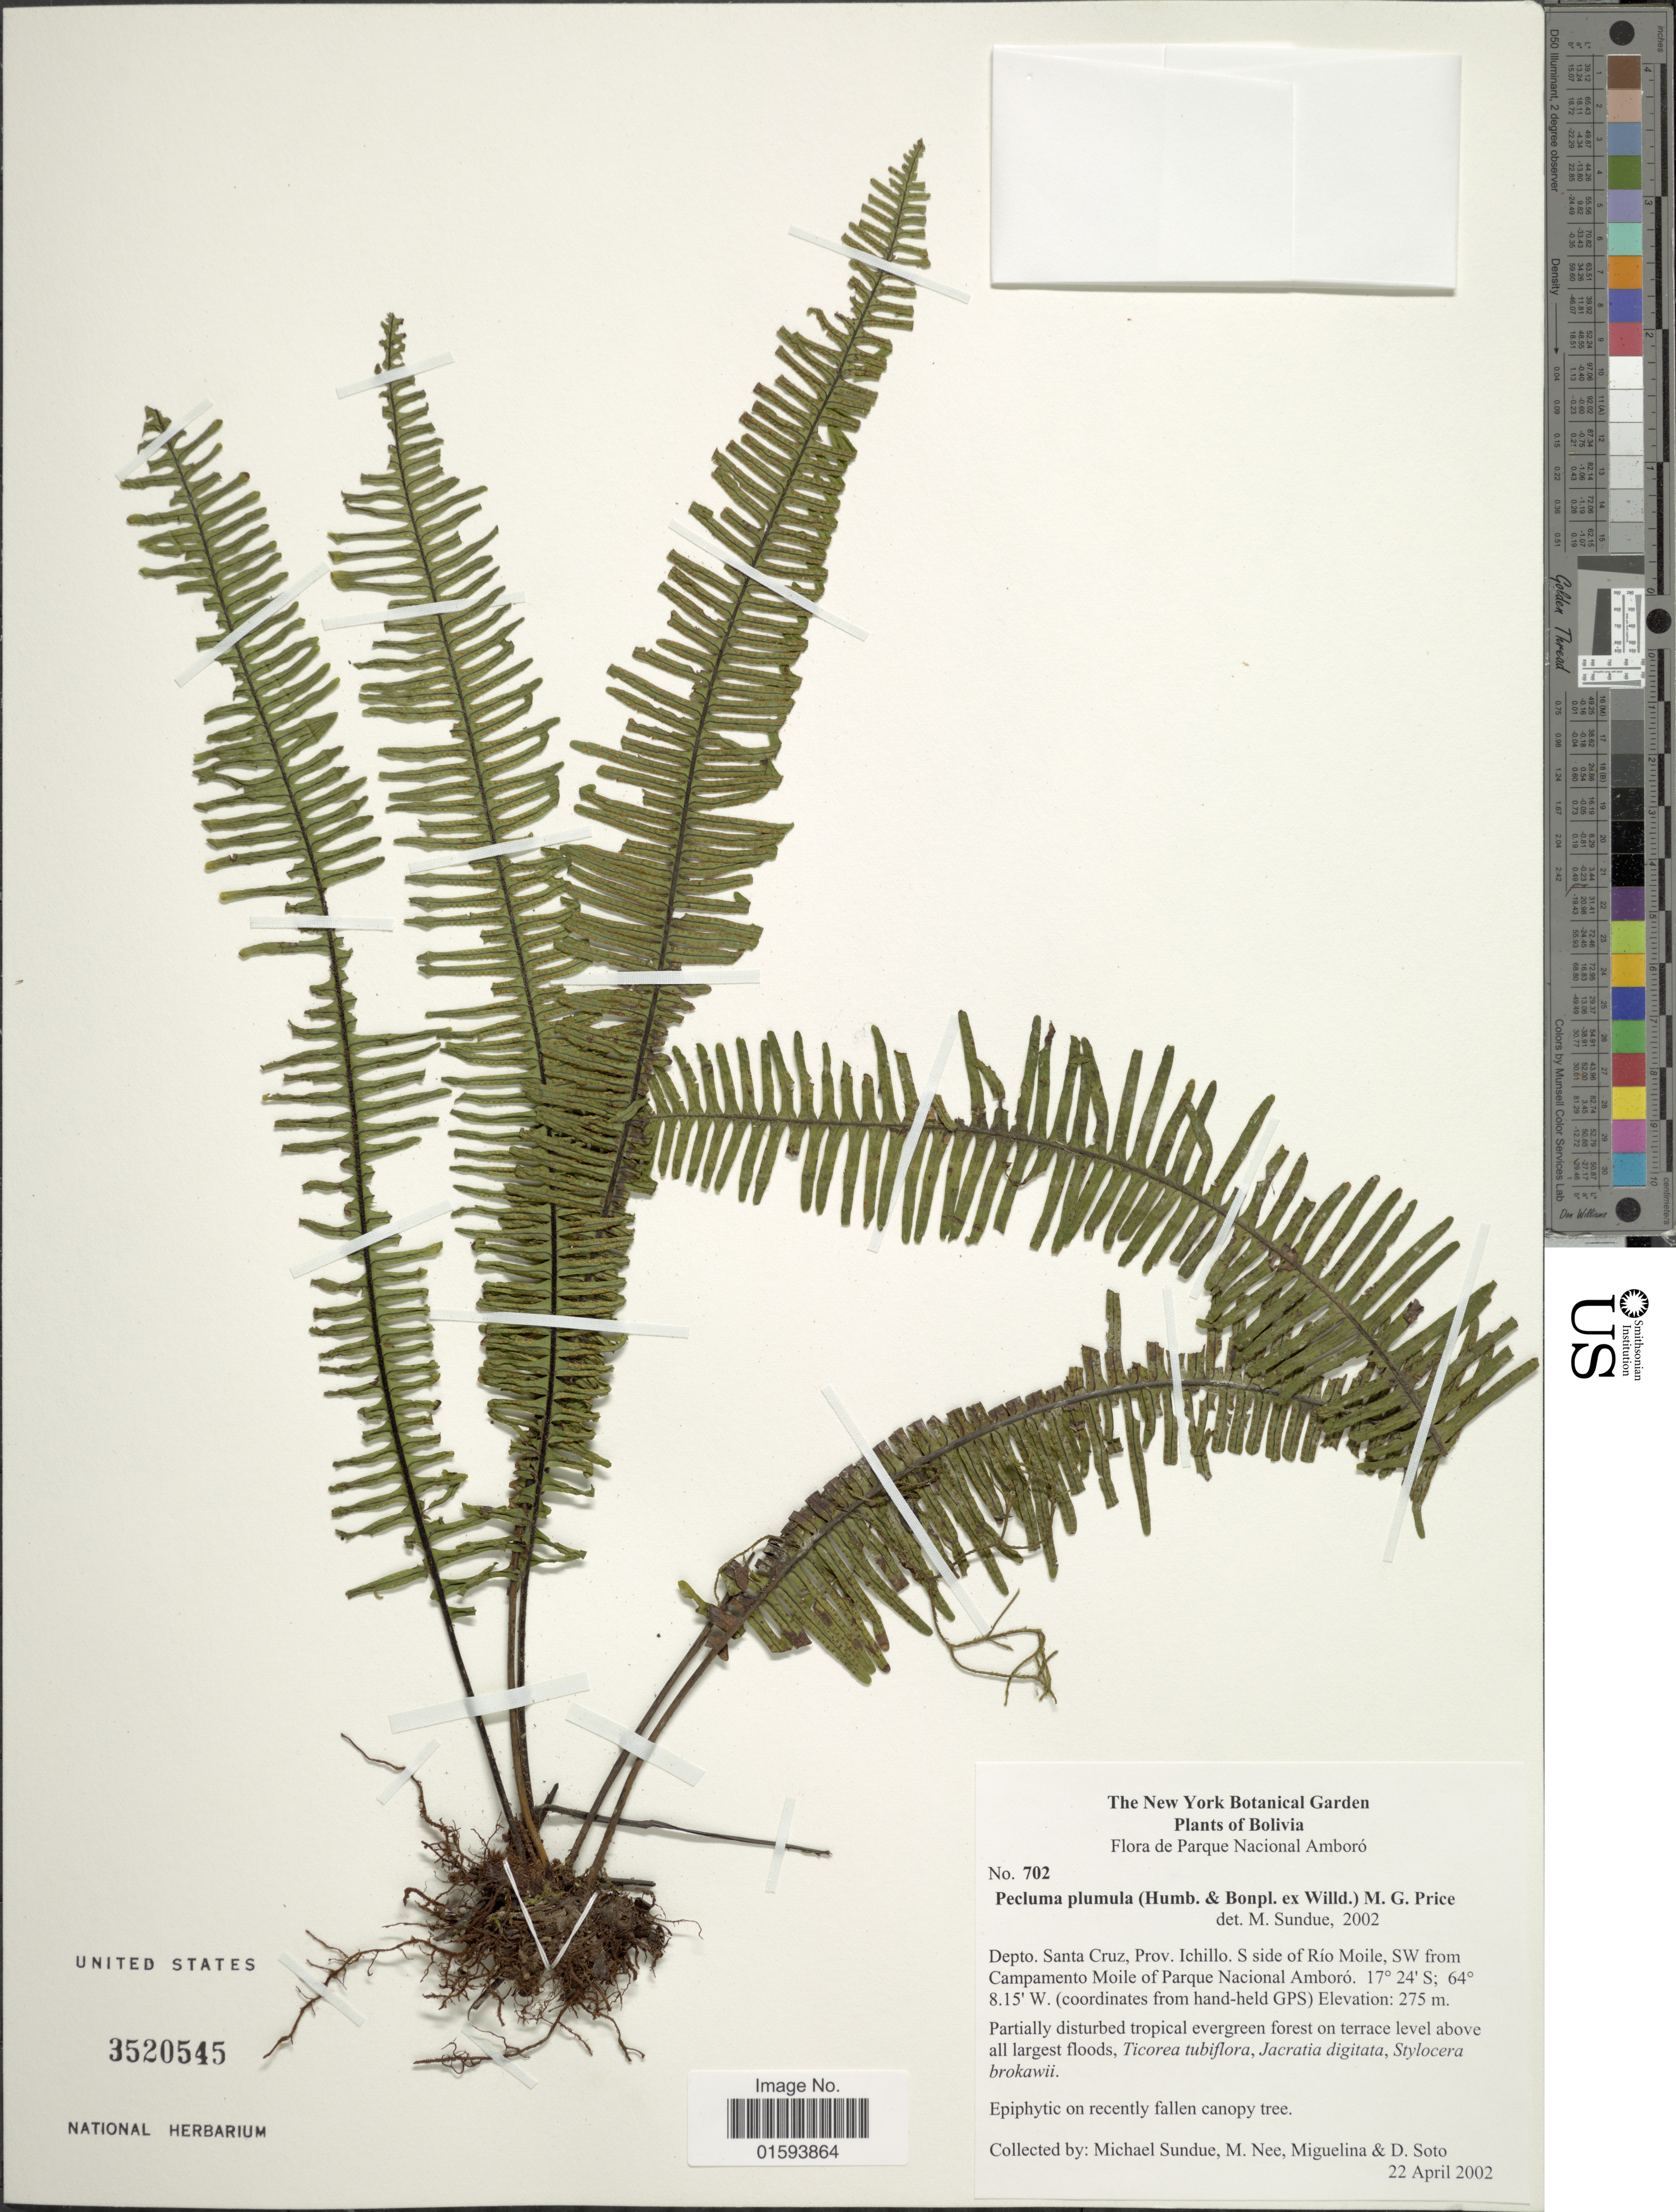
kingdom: Plantae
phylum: Tracheophyta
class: Polypodiopsida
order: Polypodiales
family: Polypodiaceae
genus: Pecluma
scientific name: Pecluma plumula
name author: (Humb. & Bonpl. ex Willd.) M.G. Price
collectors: M. Sundue, M. Nee, M. Soto Arenas & D. Soto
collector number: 702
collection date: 2002-04-22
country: Bolivia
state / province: Santa Cruz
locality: Prov. Ichillo, S side of Rio Moile, SW from Campamento Moile of Parque Nacional Amboro.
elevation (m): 275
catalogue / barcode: US 3520545